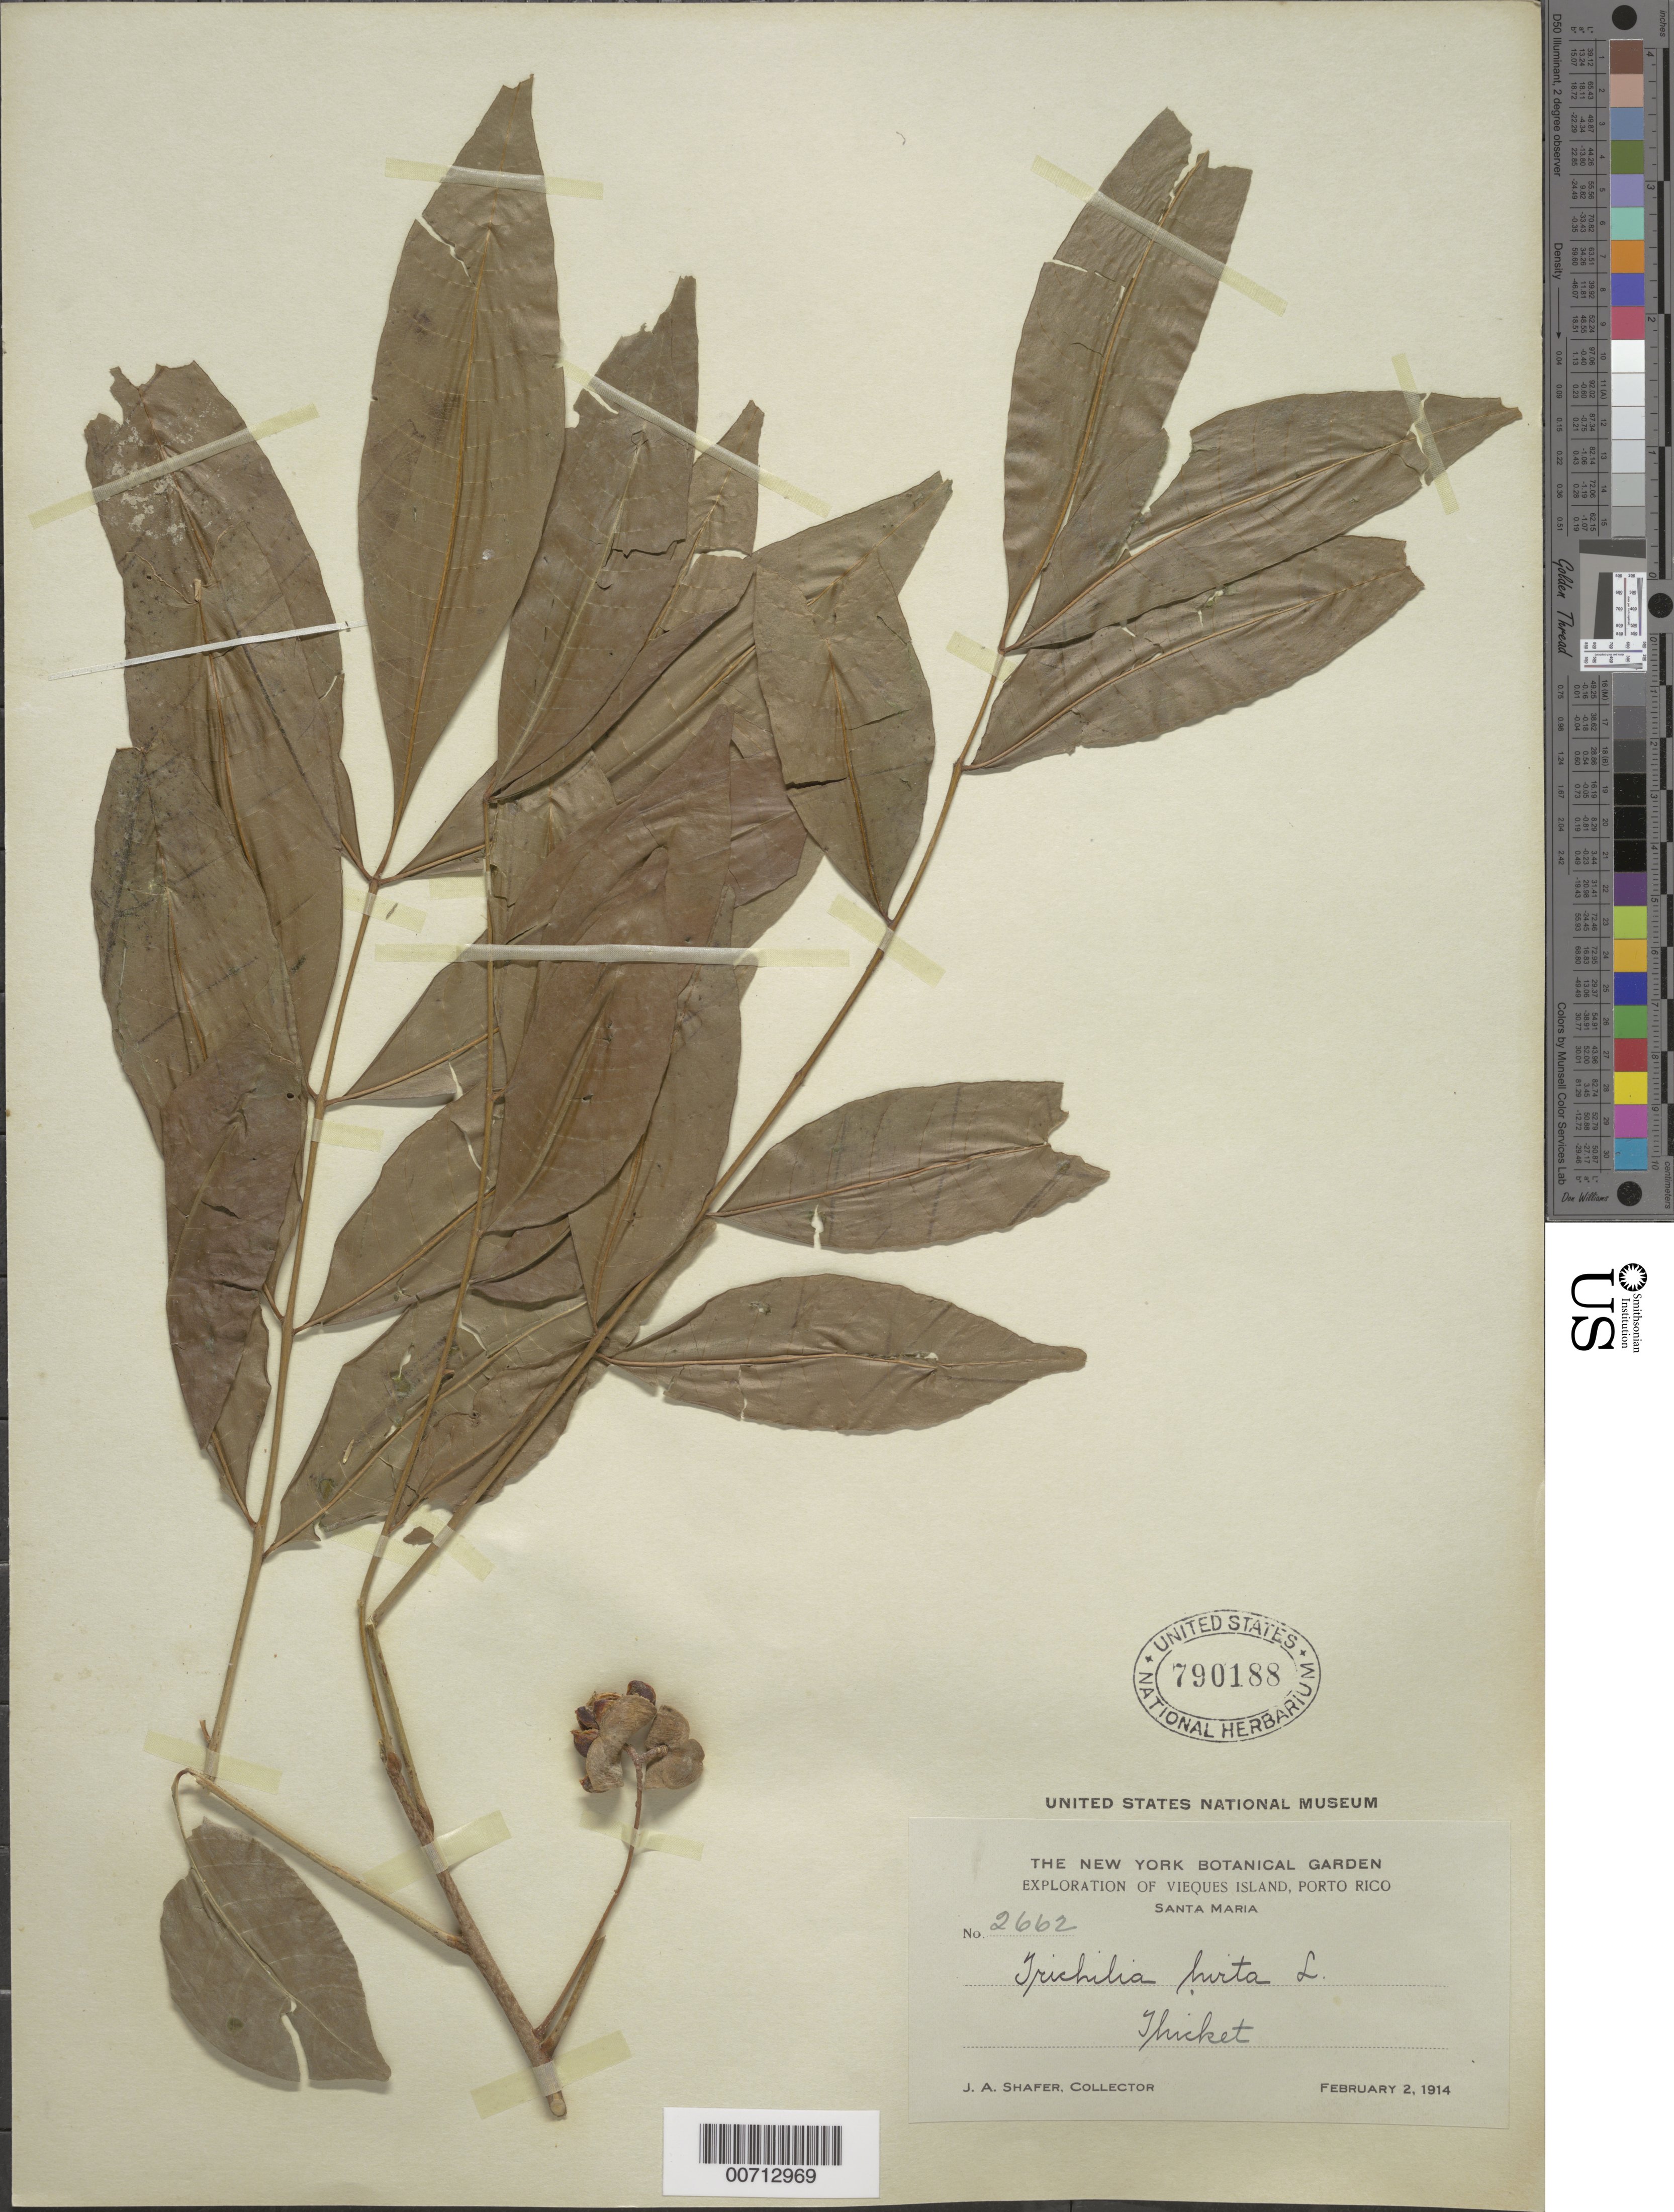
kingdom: Plantae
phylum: Tracheophyta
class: Magnoliopsida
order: Sapindales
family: Meliaceae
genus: Trichilia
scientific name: Trichilia hirta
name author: L.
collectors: J. A. Shafer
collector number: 2662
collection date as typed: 02 Feb 1914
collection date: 1914-02-02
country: Puerto Rico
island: Vieques Island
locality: Santa Maria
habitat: Thicket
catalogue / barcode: US 790188